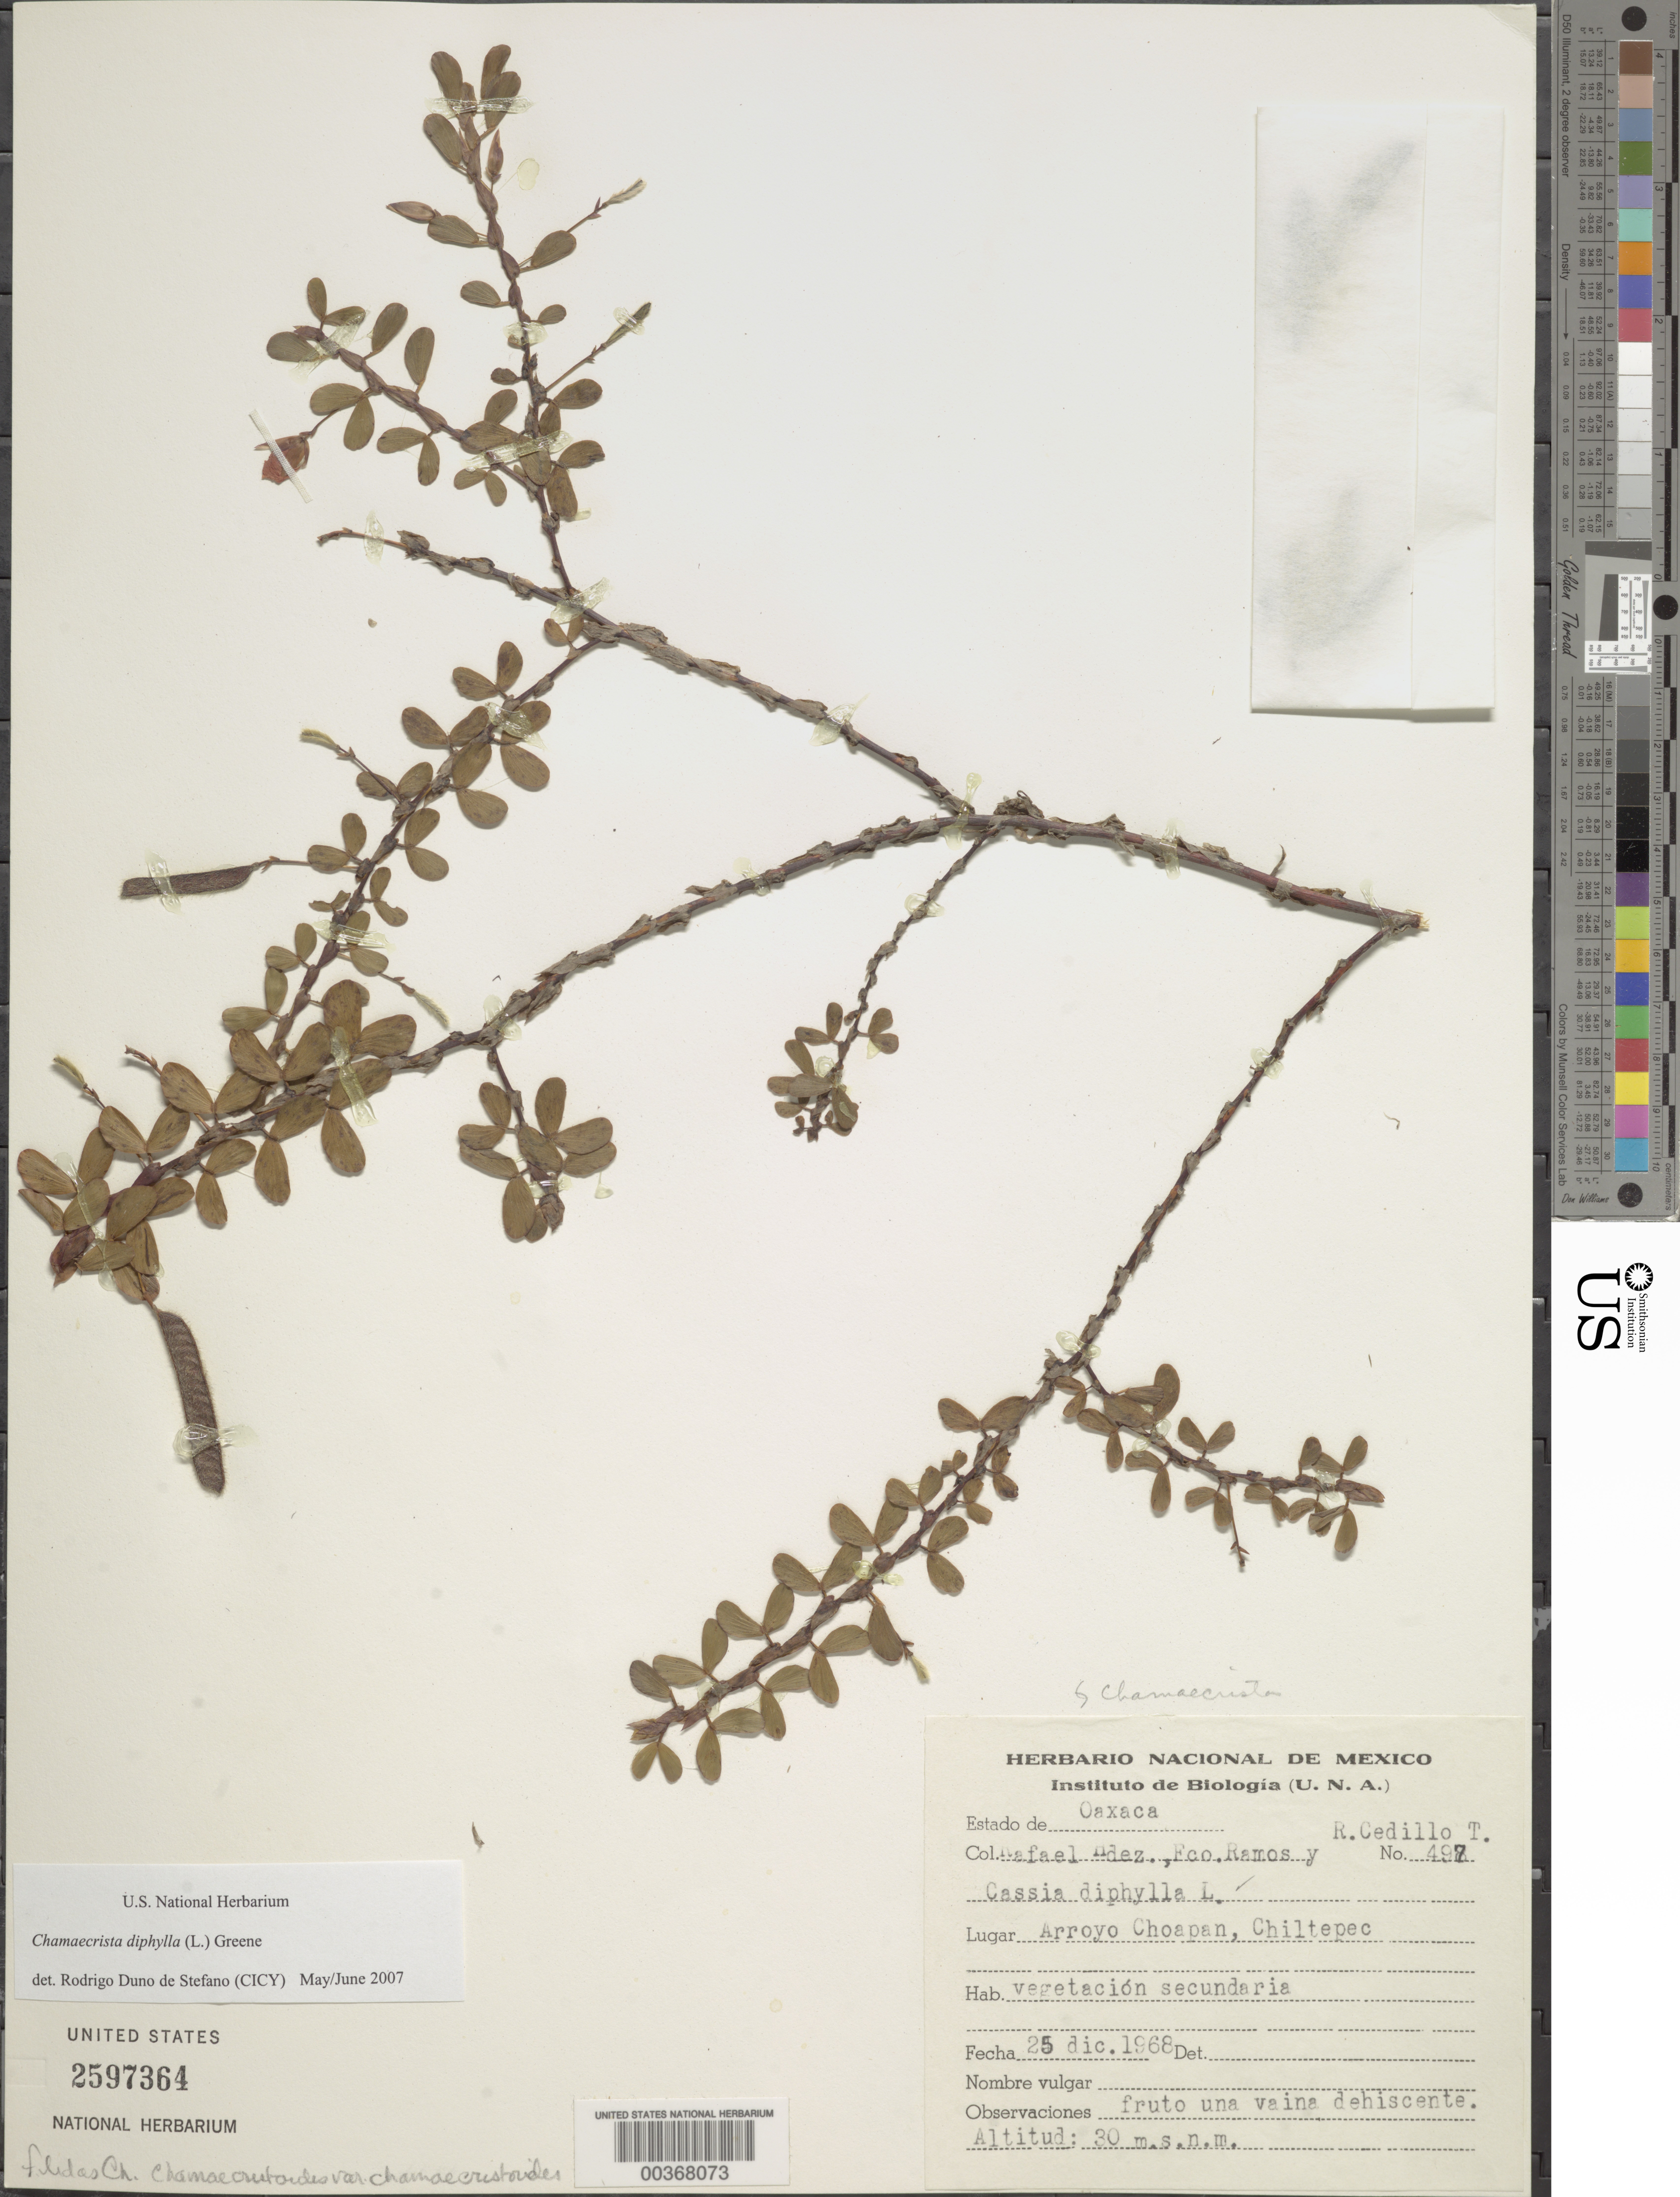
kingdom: Plantae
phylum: Tracheophyta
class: Magnoliopsida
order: Fabales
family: Fabaceae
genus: Chamaecrista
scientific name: Chamaecrista diphylla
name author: (L.) Greene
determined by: Duno de Stefano, R.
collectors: R. Hdez, B. Ramos & R. CedilloT.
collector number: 497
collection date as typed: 25 Dec 1968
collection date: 1968-12-25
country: Mexico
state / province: Oaxaca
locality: Arroyo Choapan, Chiltepec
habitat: Secondary vegetation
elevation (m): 30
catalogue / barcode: US 2597364